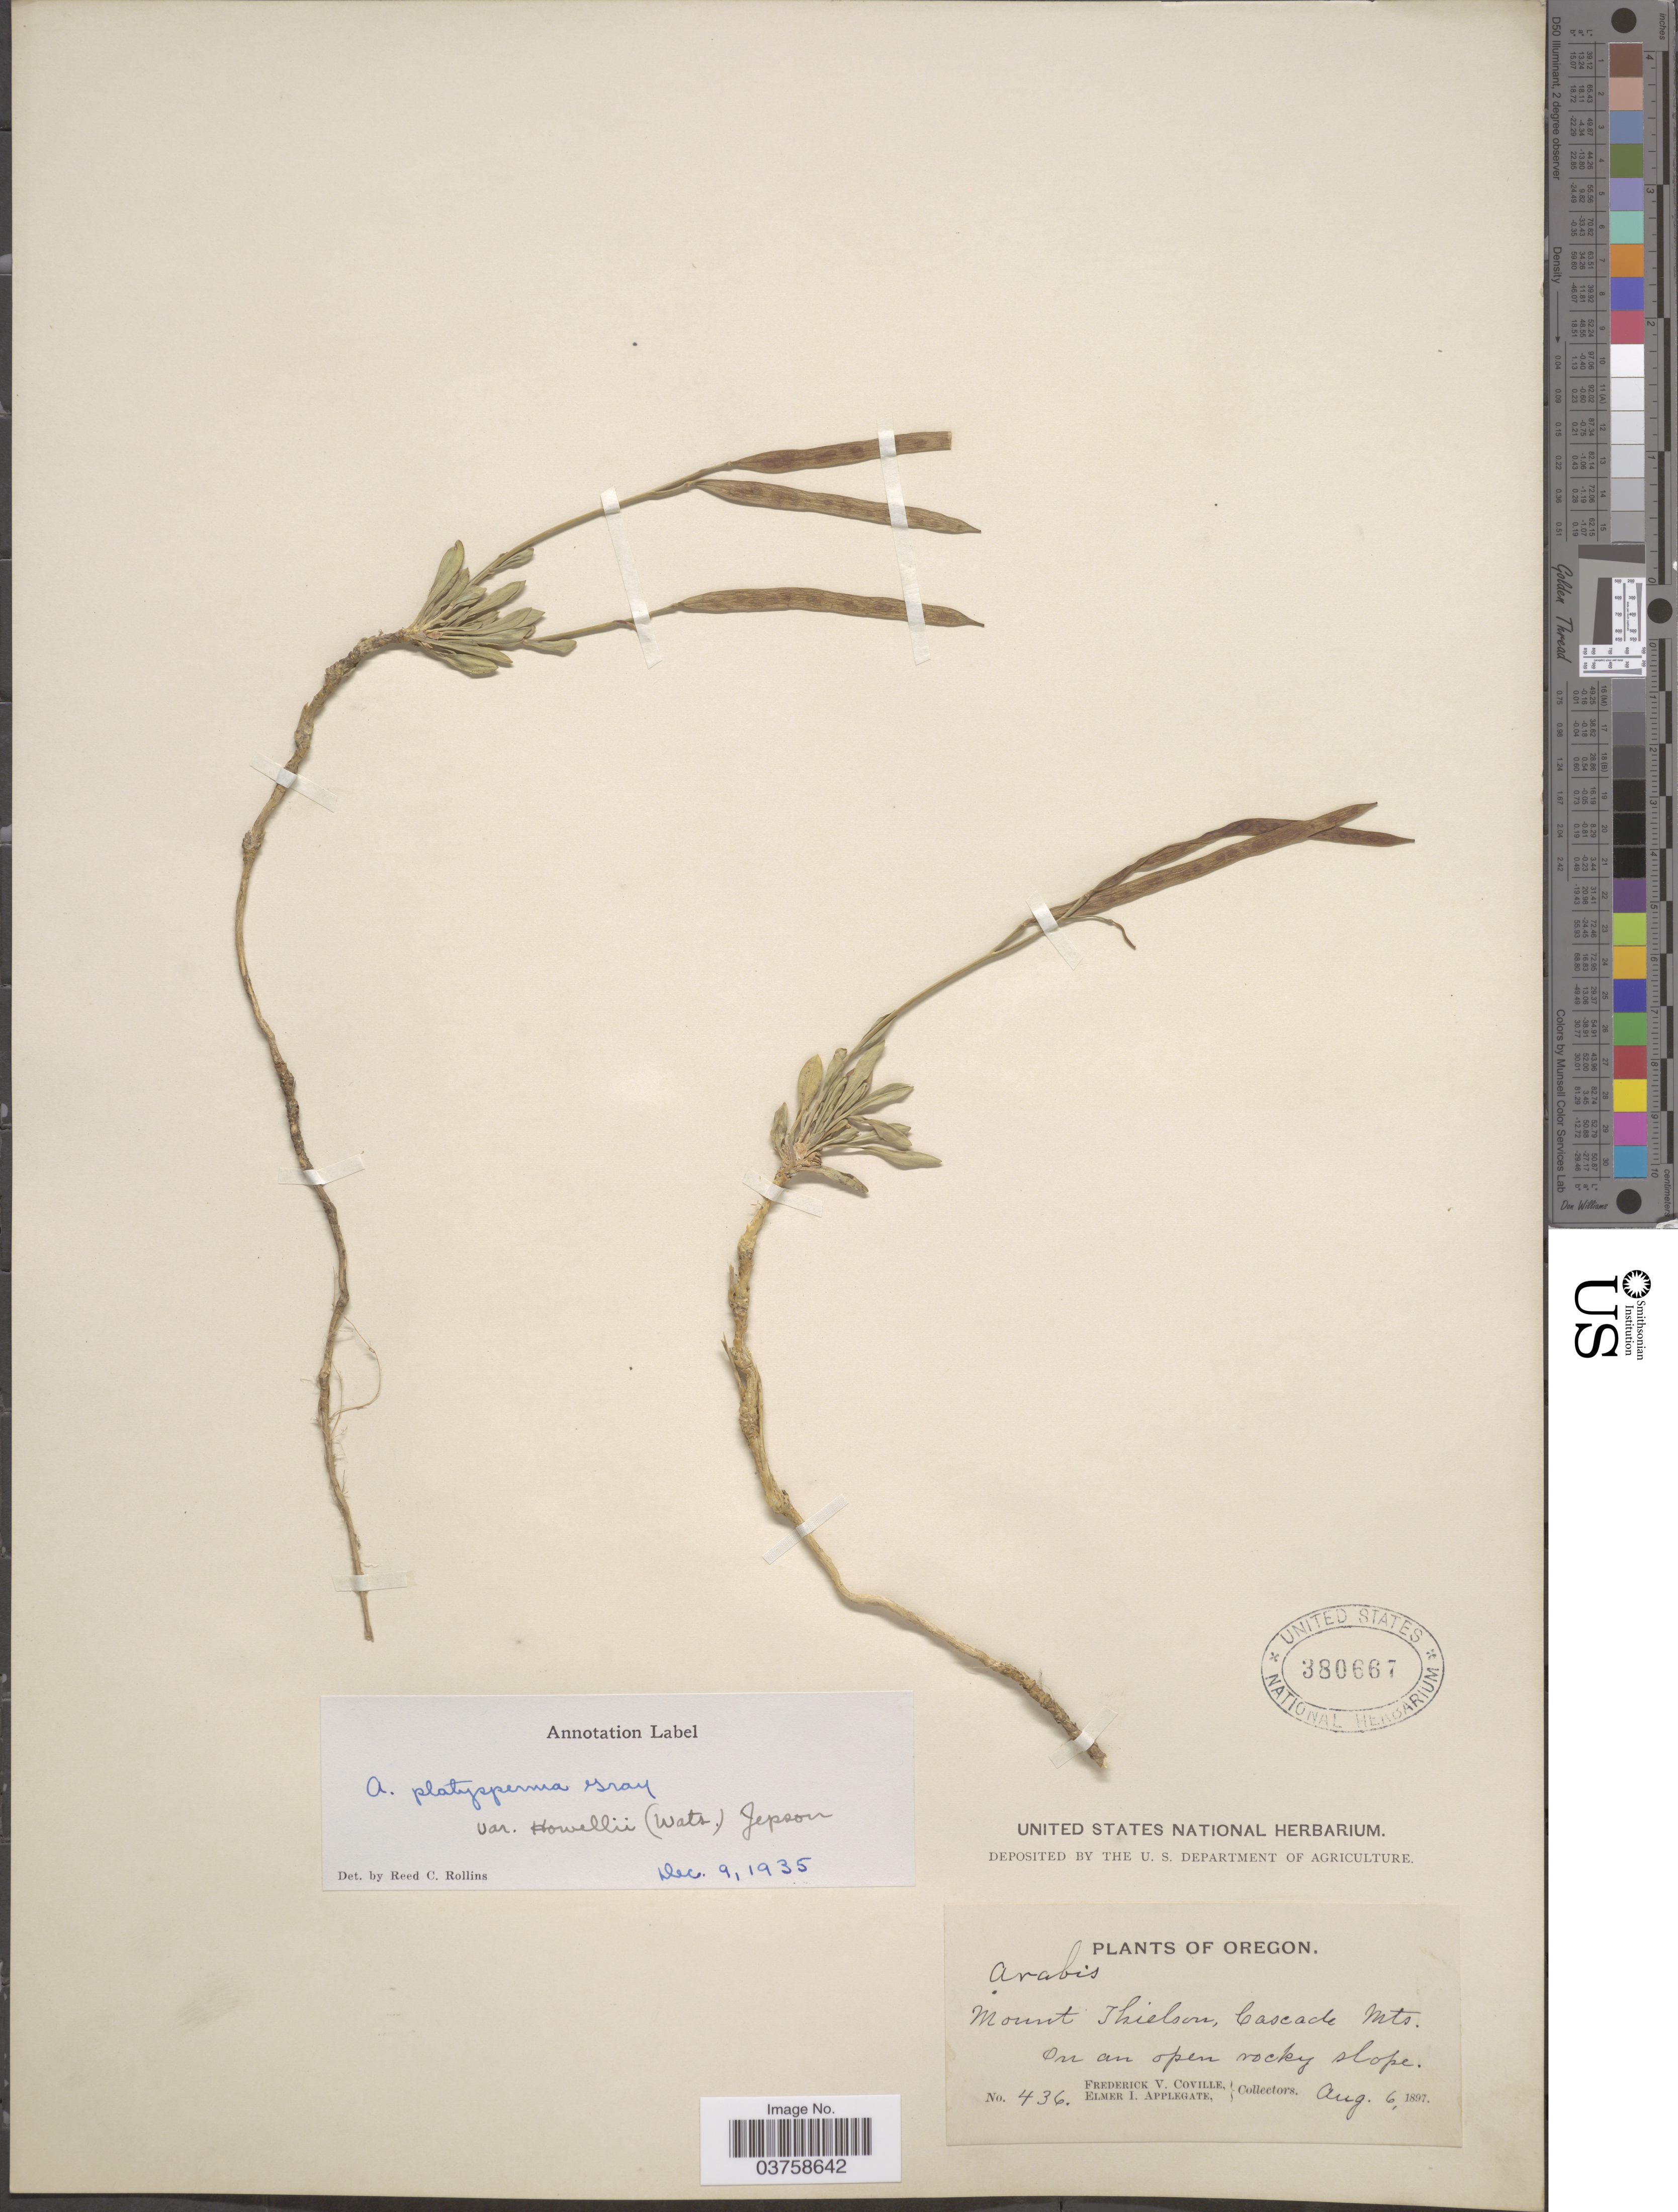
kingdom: Plantae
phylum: Tracheophyta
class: Magnoliopsida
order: Brassicales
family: Brassicaceae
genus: Arabis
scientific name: Arabis platysperma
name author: A. Gray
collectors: F. V. Coville & E. I. Applegate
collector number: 436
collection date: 1897-08-06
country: United States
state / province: Oregon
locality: Mount Thielson, Cascade Mts.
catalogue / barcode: US 380667